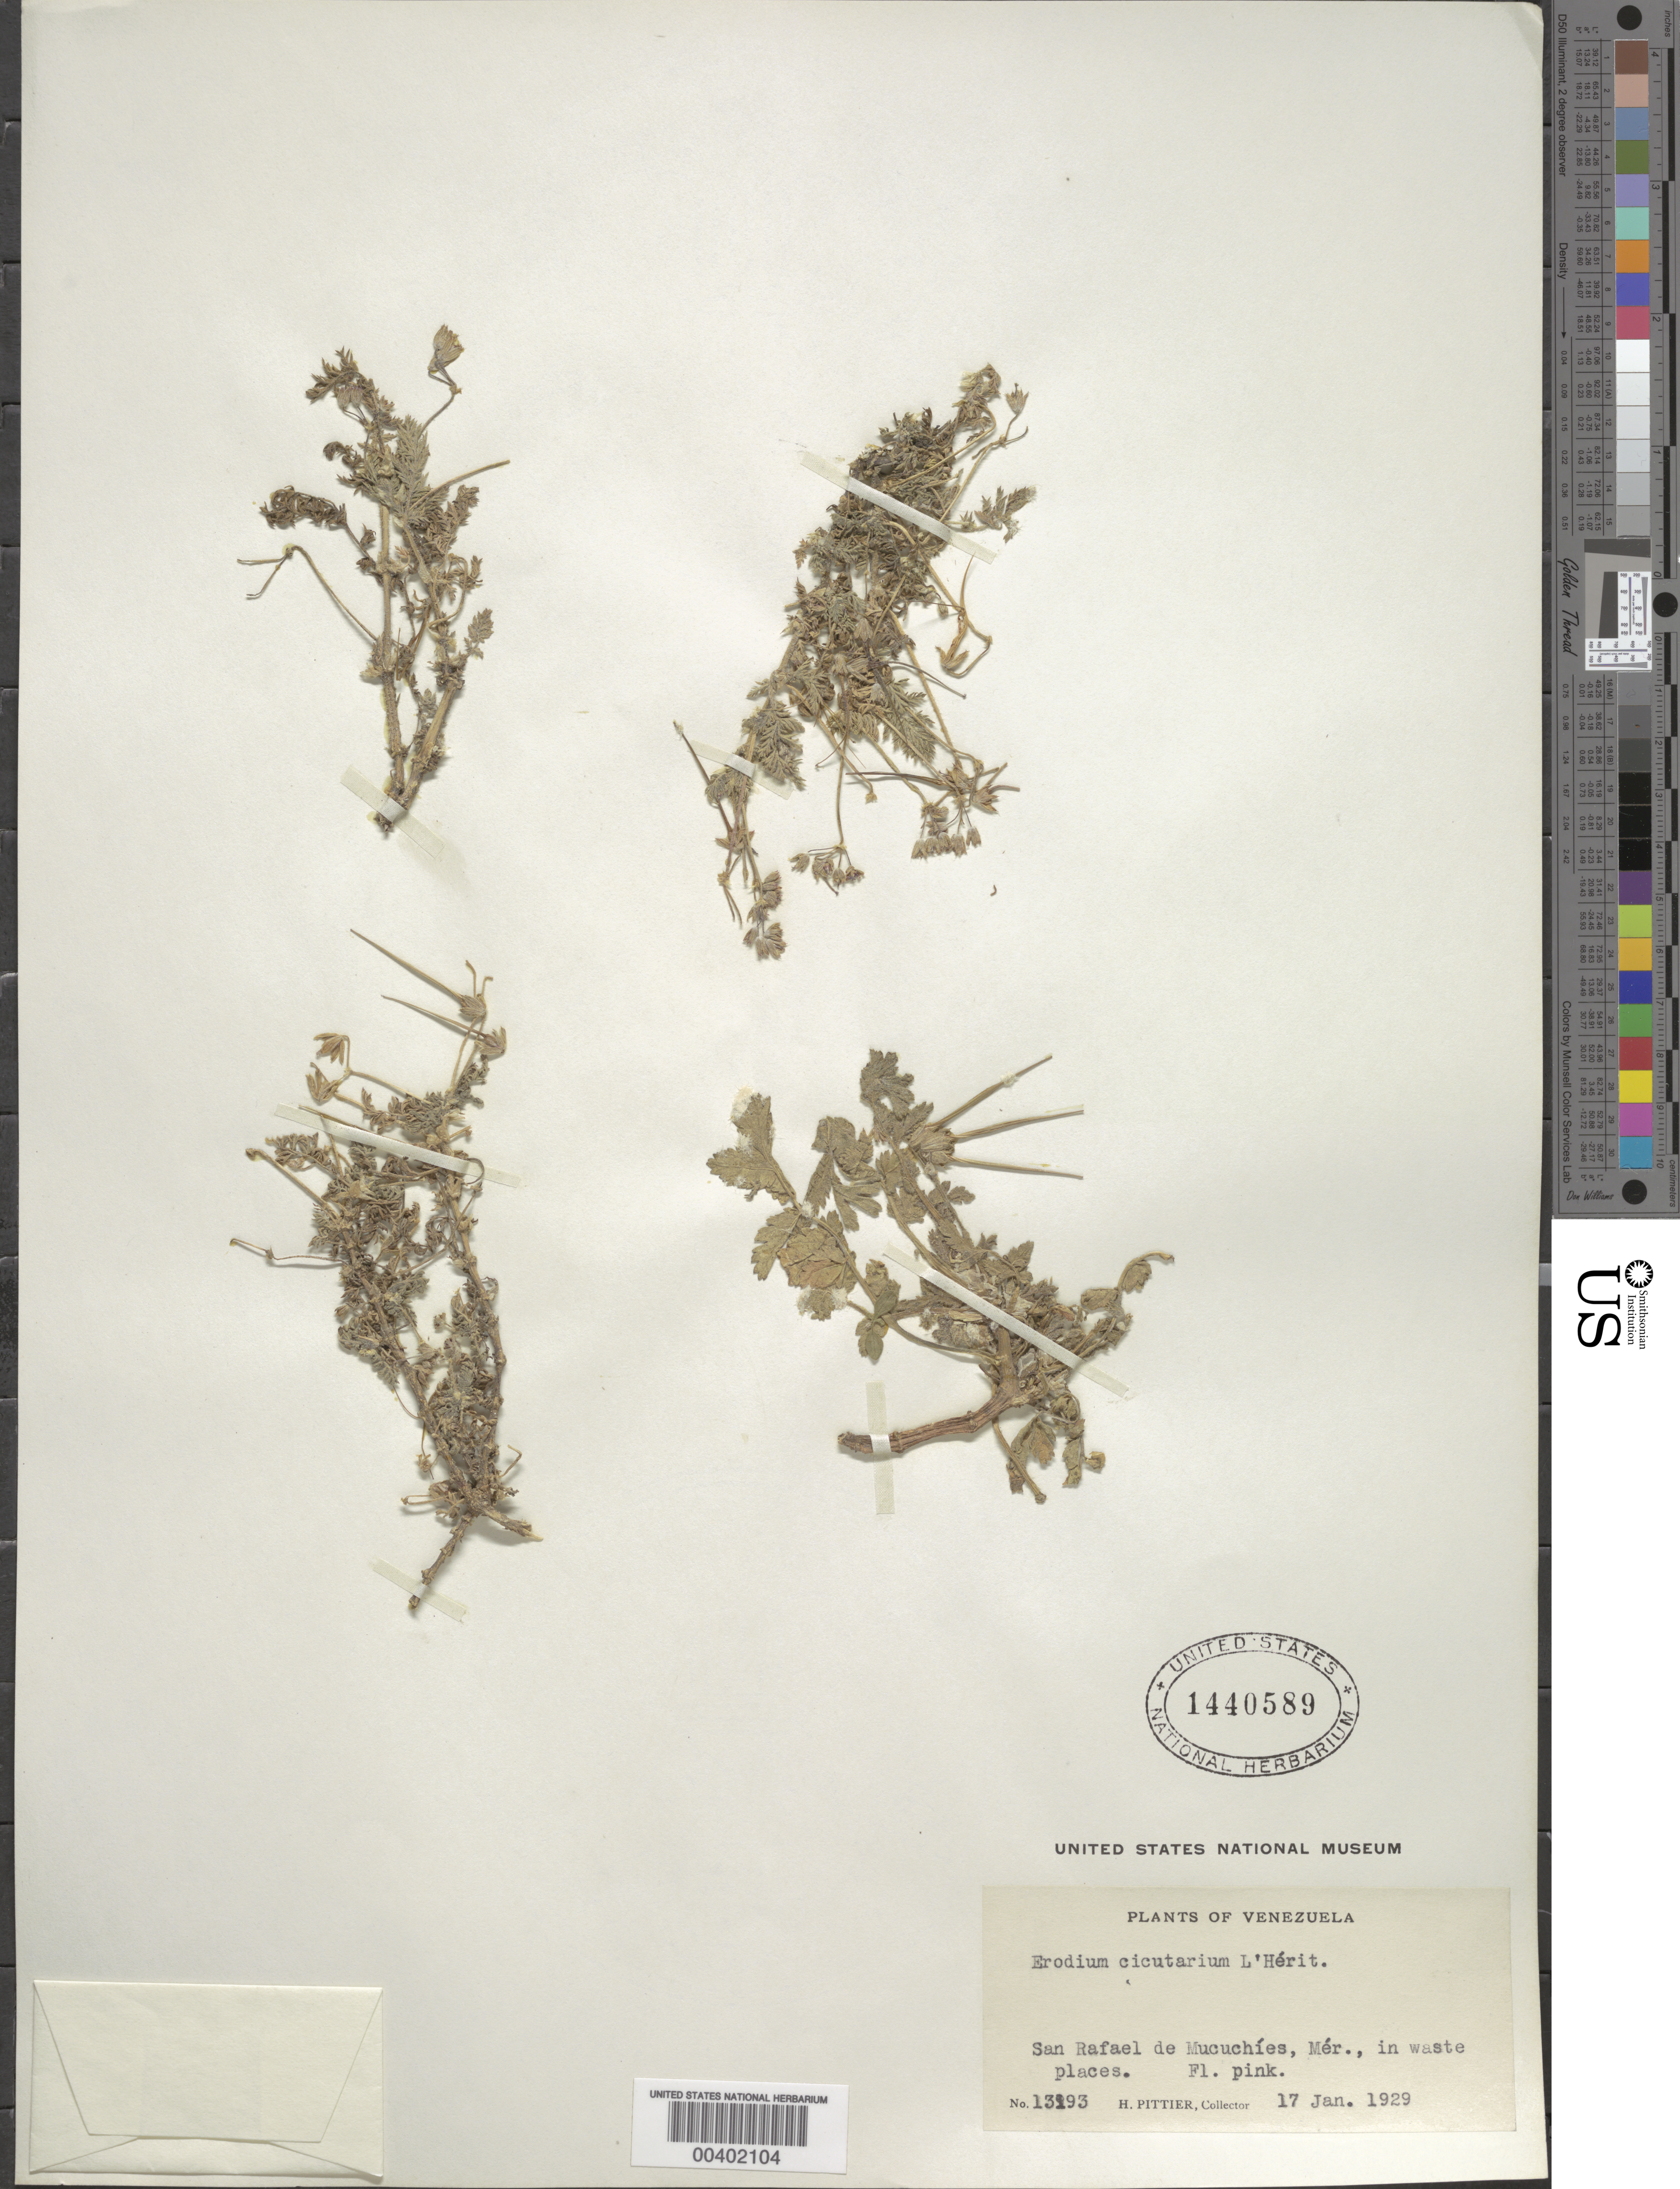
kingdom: Plantae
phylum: Tracheophyta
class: Magnoliopsida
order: Geraniales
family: Geraniaceae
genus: Erodium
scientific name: Erodium cicutarium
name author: (L.) L'Hér.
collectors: H. F. Pittier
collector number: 13193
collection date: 1929-01-17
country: Venezuela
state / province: Mérida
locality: San Rafael de Mucuchíes, Mér.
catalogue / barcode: US 1440589